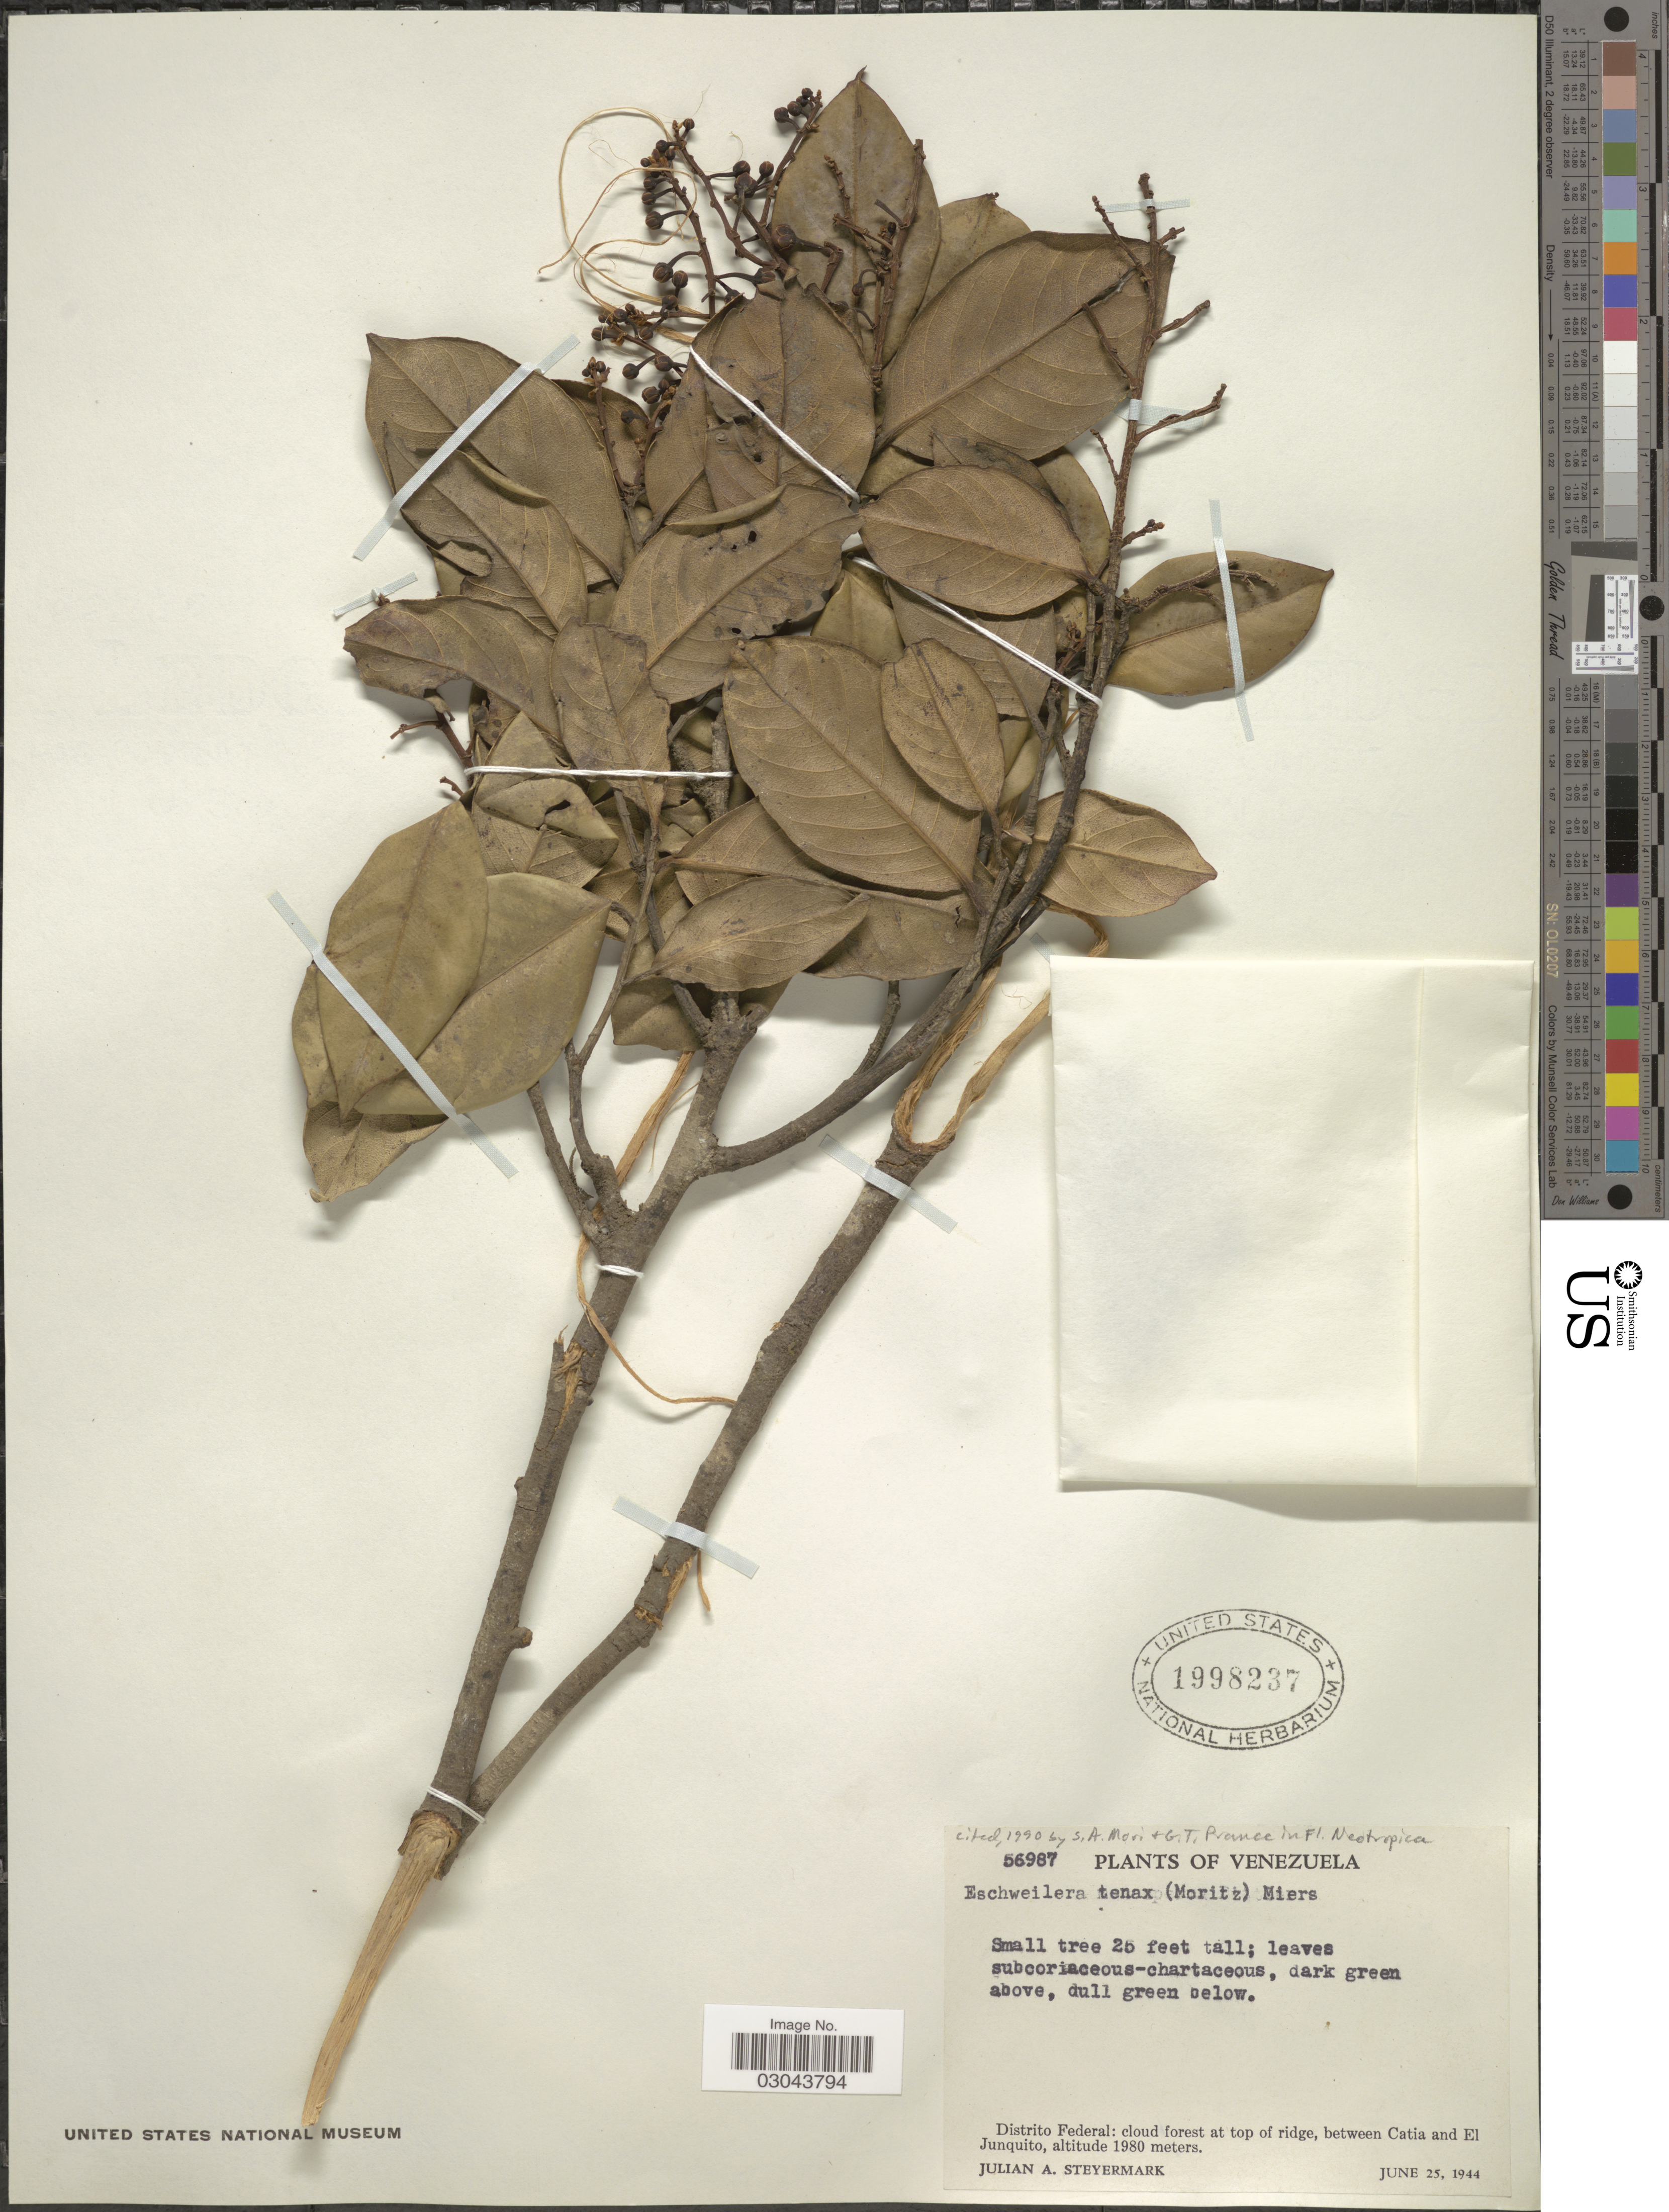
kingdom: Plantae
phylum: Tracheophyta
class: Magnoliopsida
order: Ericales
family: Lecythidaceae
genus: Eschweilera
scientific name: Eschweilera tenax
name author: (Moritz ex O. Berg) Miers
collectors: J. Steyermark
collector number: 56987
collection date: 1944-06-25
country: Venezuela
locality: Distrito Federal: cloud forest at top of ridge, between Catia and El Junquito.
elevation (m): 1980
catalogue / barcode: US 1998237